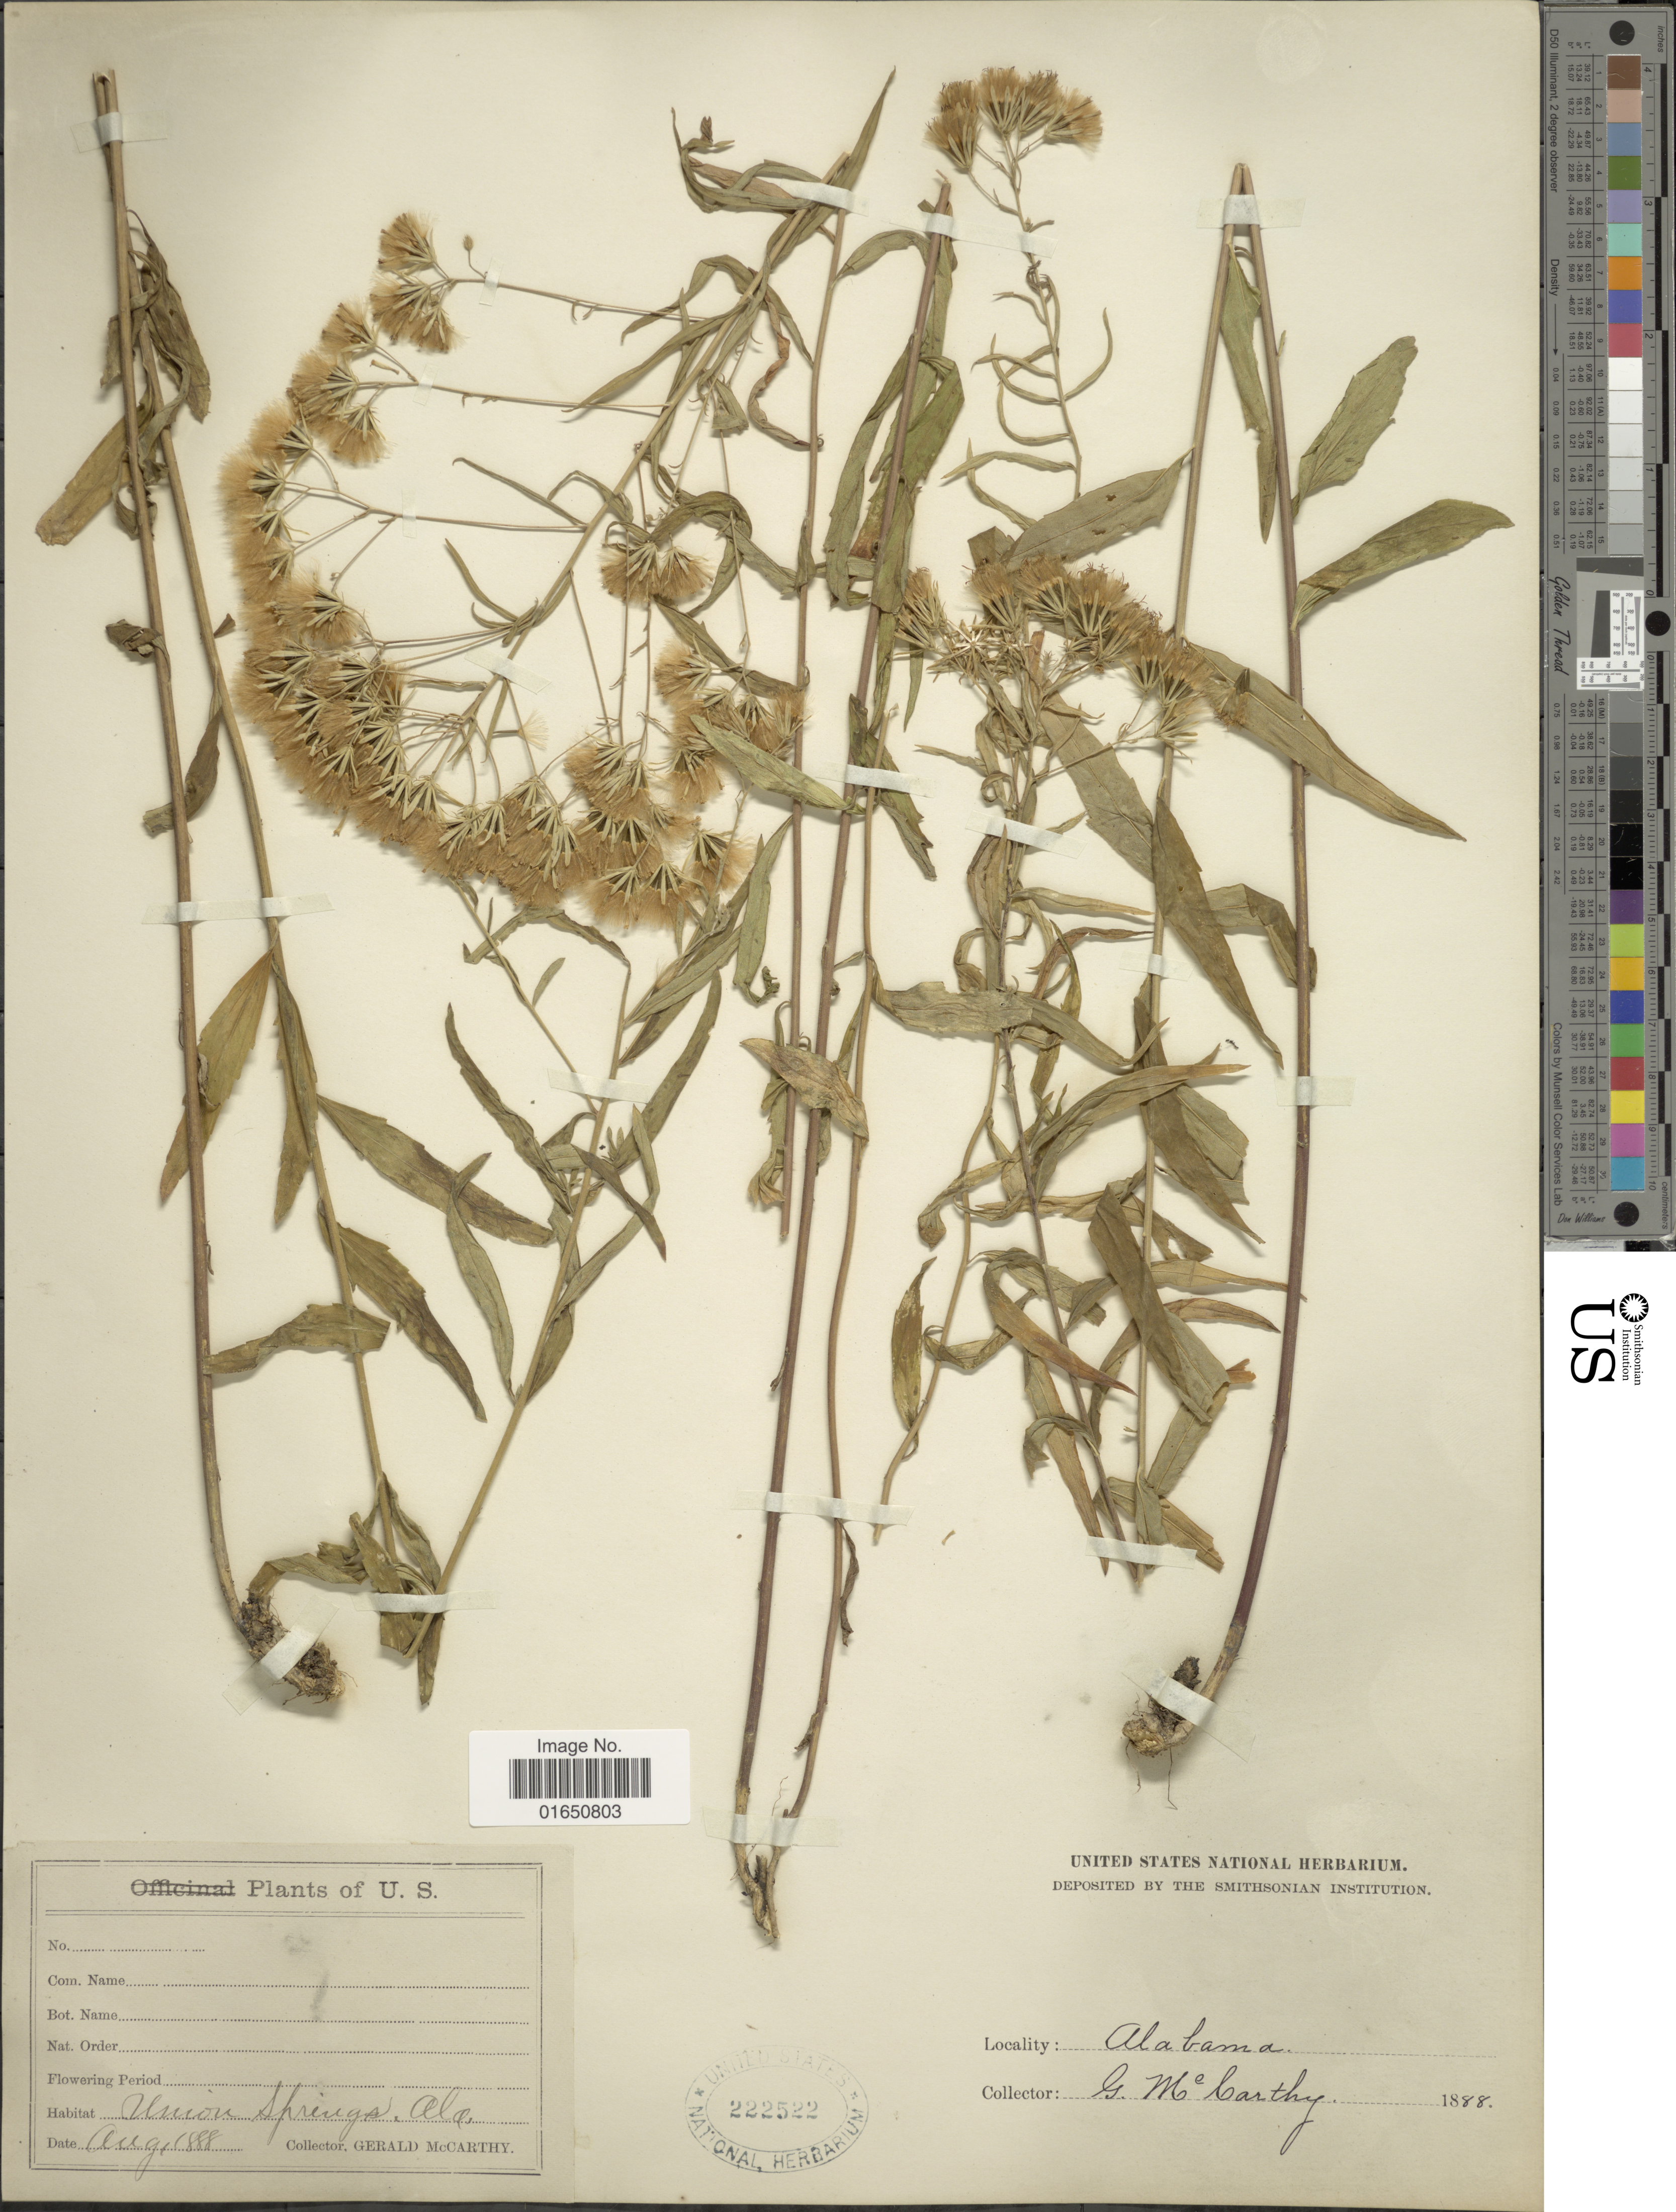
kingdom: Plantae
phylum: Tracheophyta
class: Magnoliopsida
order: Asterales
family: Asteraceae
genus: Brickellia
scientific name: Brickellia eupatorioides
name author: (L.) Shinners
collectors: G. McCarthy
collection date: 1888-08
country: United States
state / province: Alabama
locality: Union Springs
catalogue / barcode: US 222522